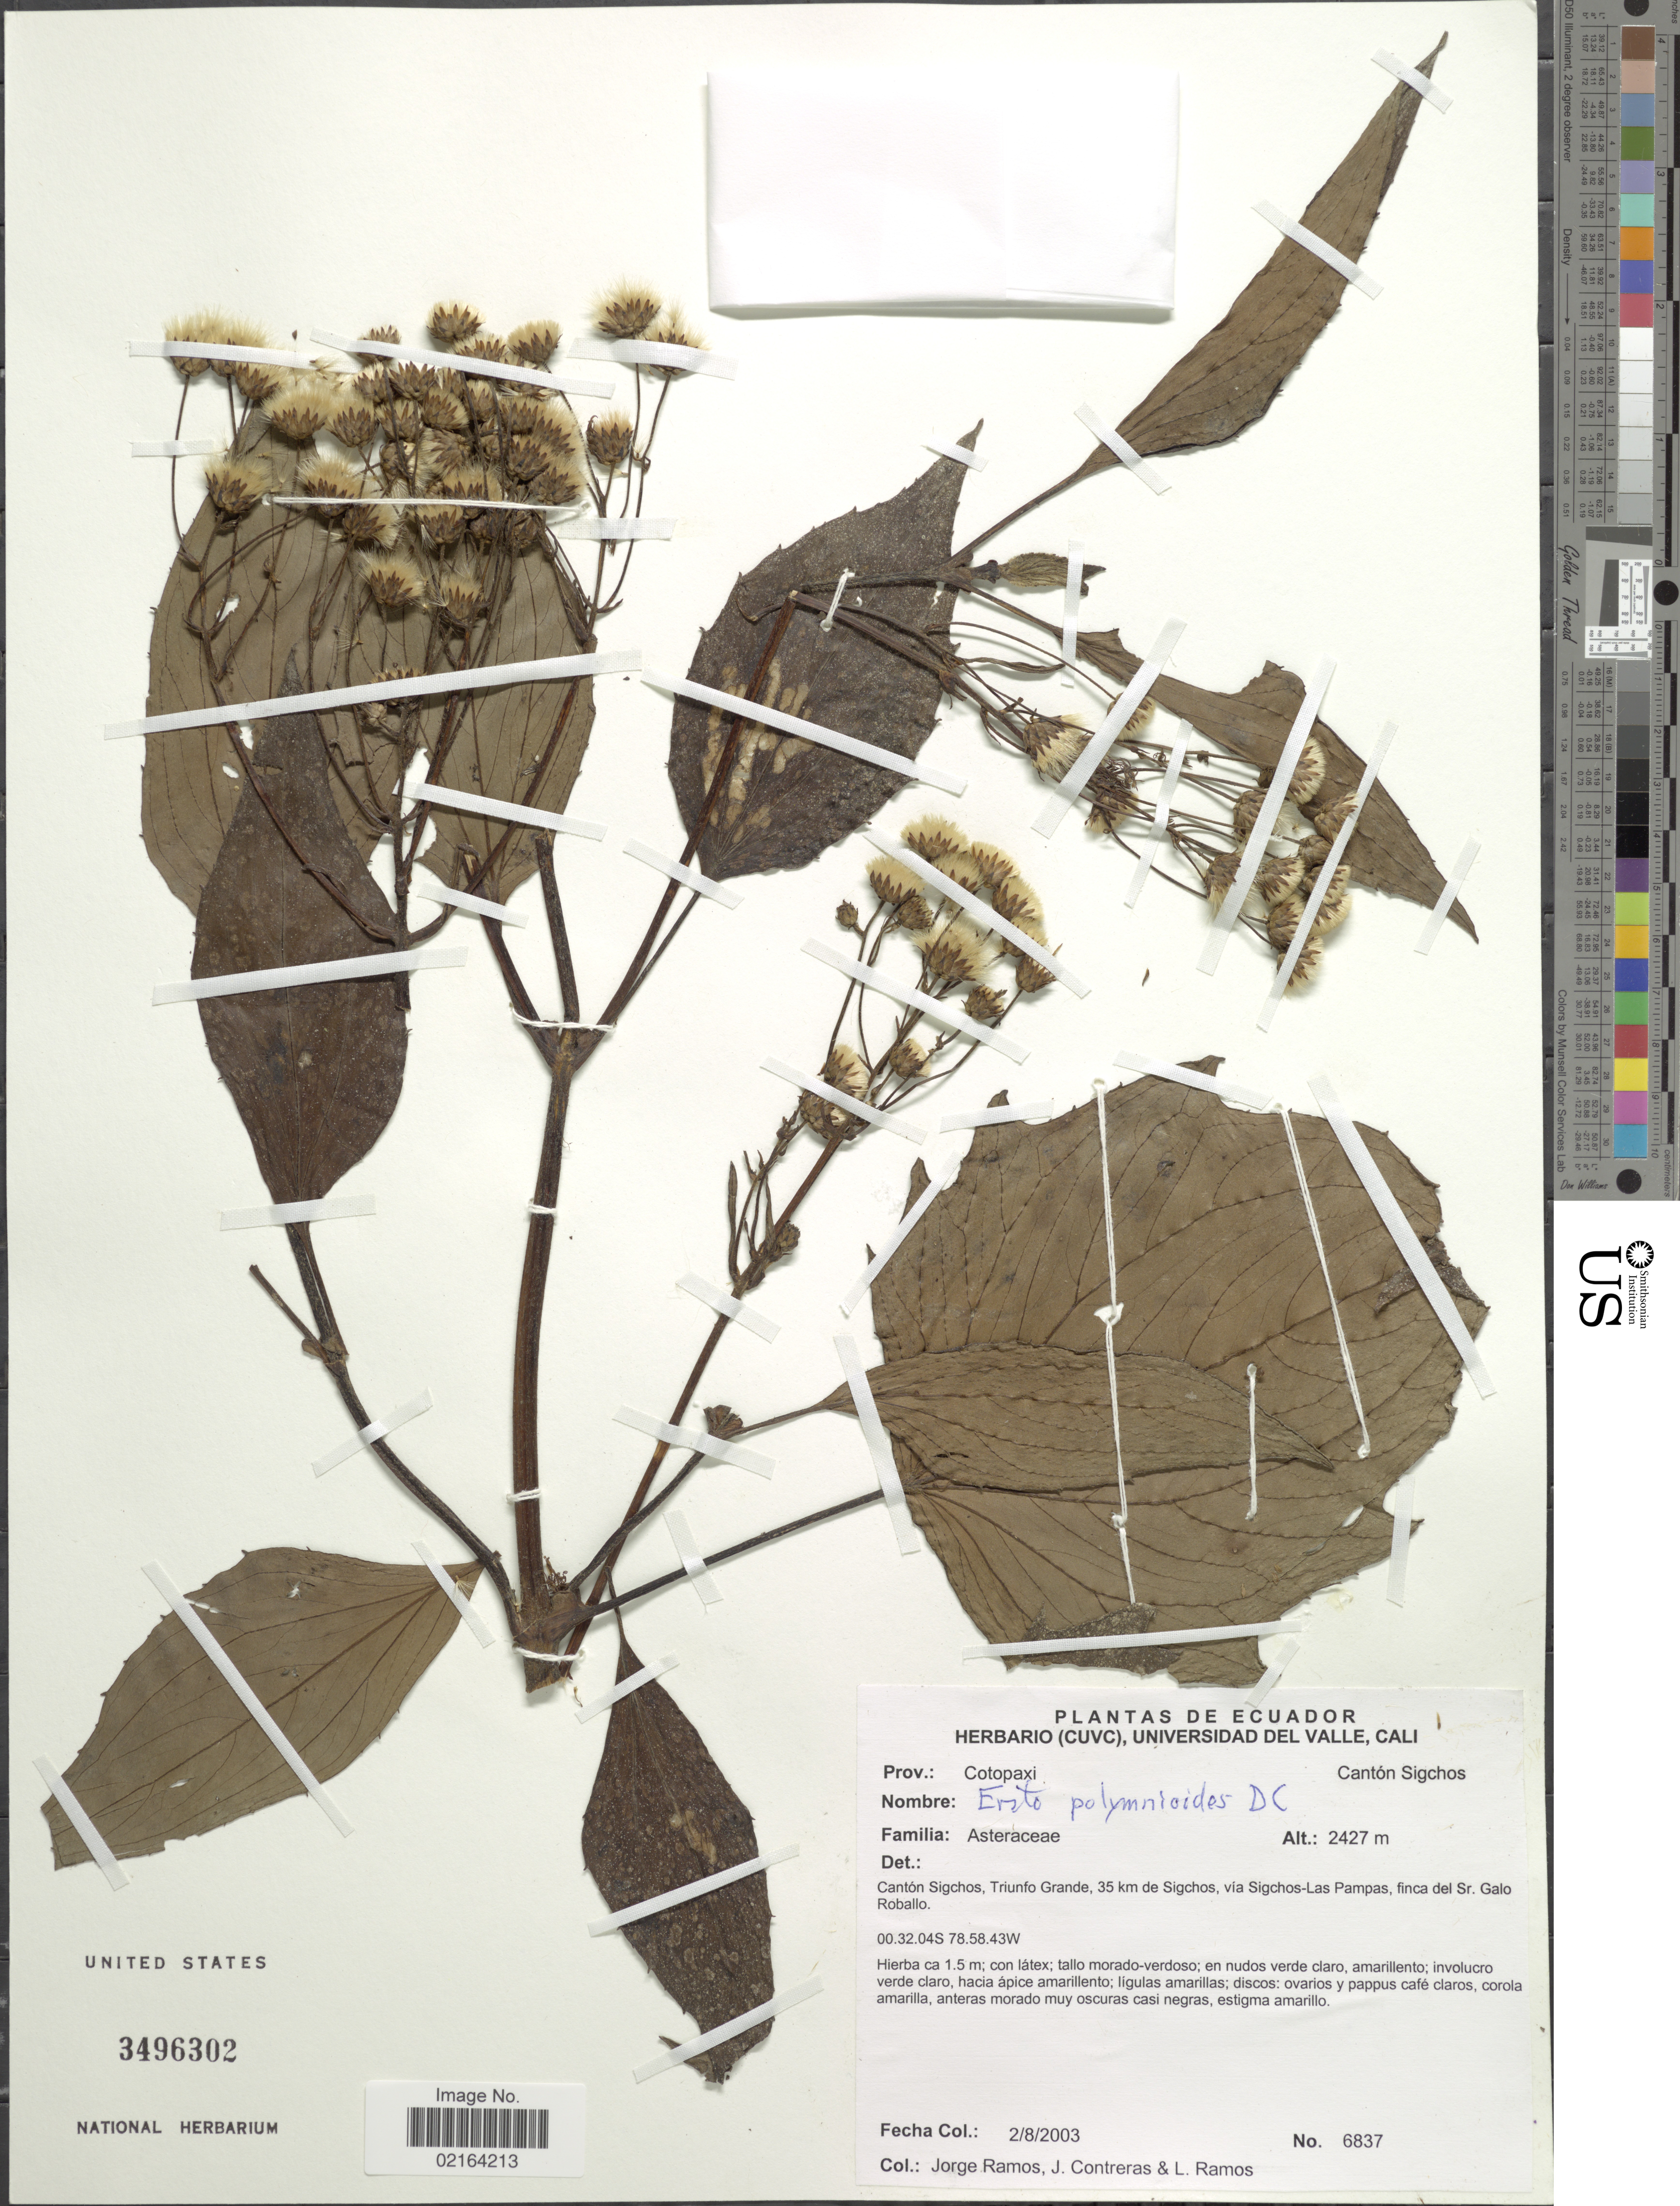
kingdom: Plantae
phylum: Tracheophyta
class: Magnoliopsida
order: Asterales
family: Asteraceae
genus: Erato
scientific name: Erato polymnioides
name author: DC.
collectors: J. Ramos, J. Contreras & L. Ramos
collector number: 6837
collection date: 2003-08-02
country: Ecuador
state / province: Cotopaxi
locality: Prov. Cotopaxi, Canton Sigchos, Canton Sigchos, Triunfo Grande, 35 km de Sigchos, via Sigchos-Las Pampas, finca del Sr. Galo Roballo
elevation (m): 2427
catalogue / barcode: US 3496302